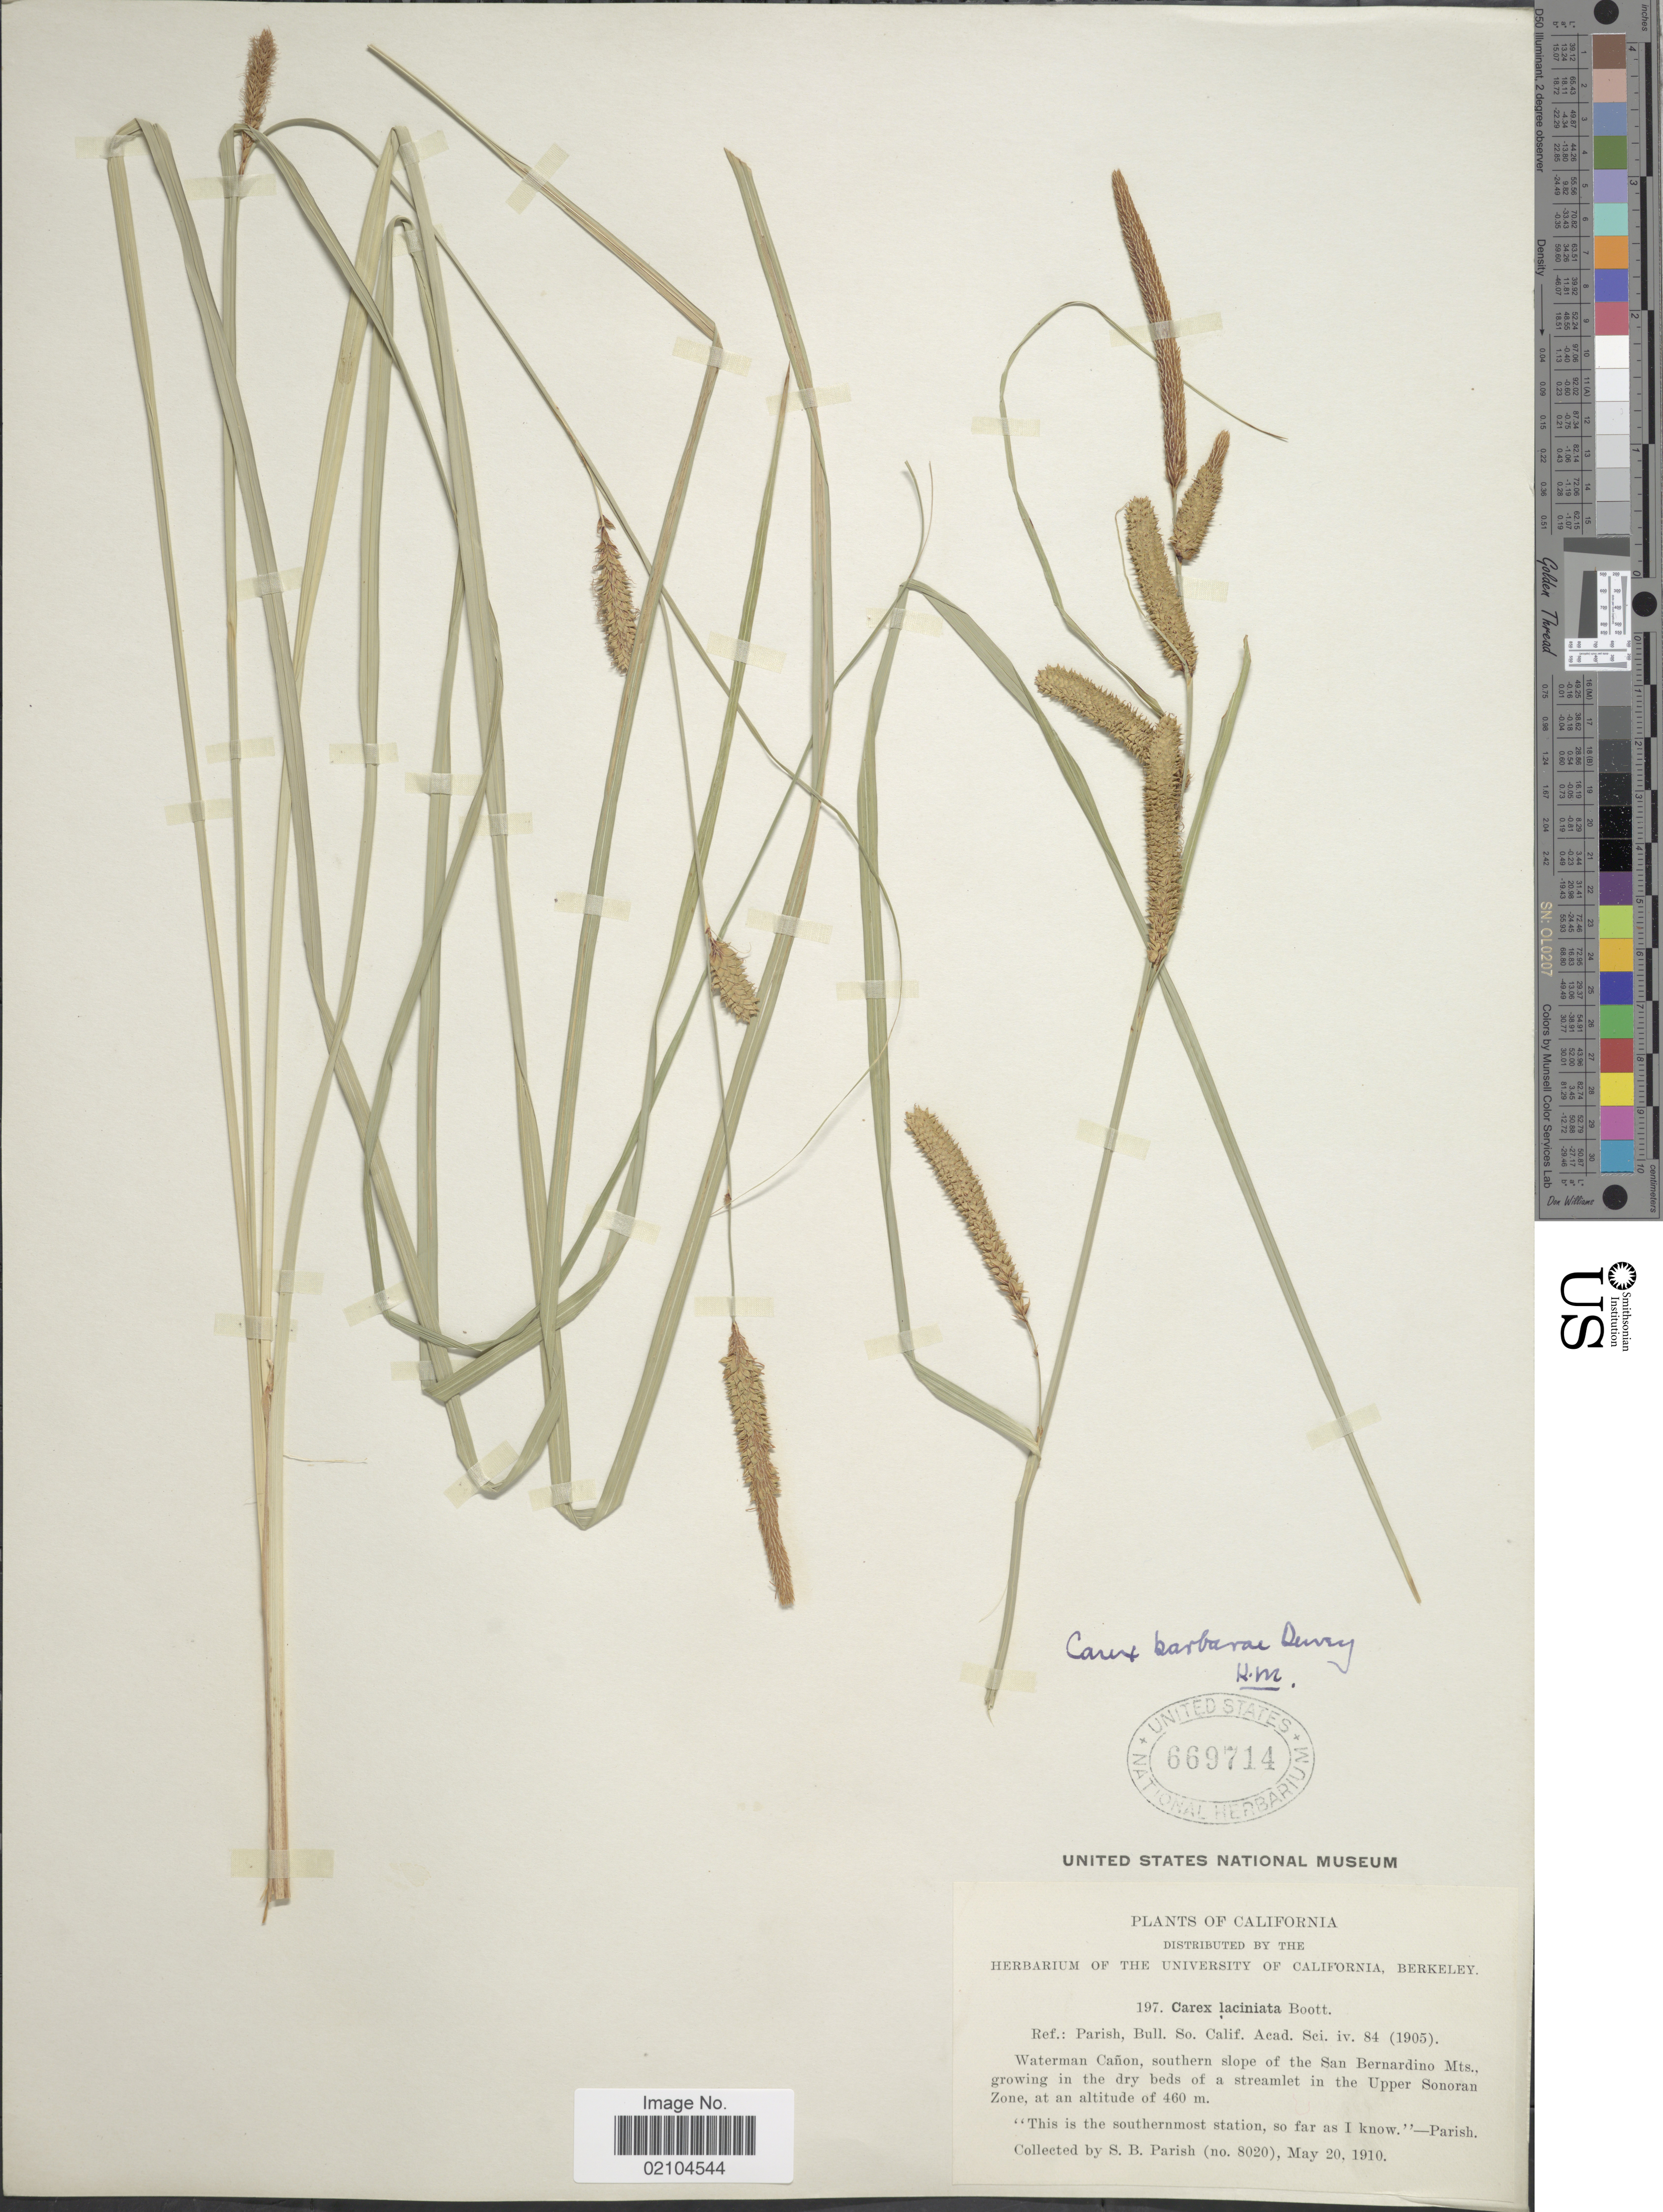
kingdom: Plantae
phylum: Tracheophyta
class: Liliopsida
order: Poales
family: Cyperaceae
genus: Carex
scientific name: Carex barbarae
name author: Dewey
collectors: S. B. Parish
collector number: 8020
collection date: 1910-05-20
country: United States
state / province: California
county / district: San Bernardino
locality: Waterman Canon, southern slope of the San Bernardino Mts., growing in dry beds of a streamlet in the Upper Sonoran Zone.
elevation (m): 460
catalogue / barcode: US 669714